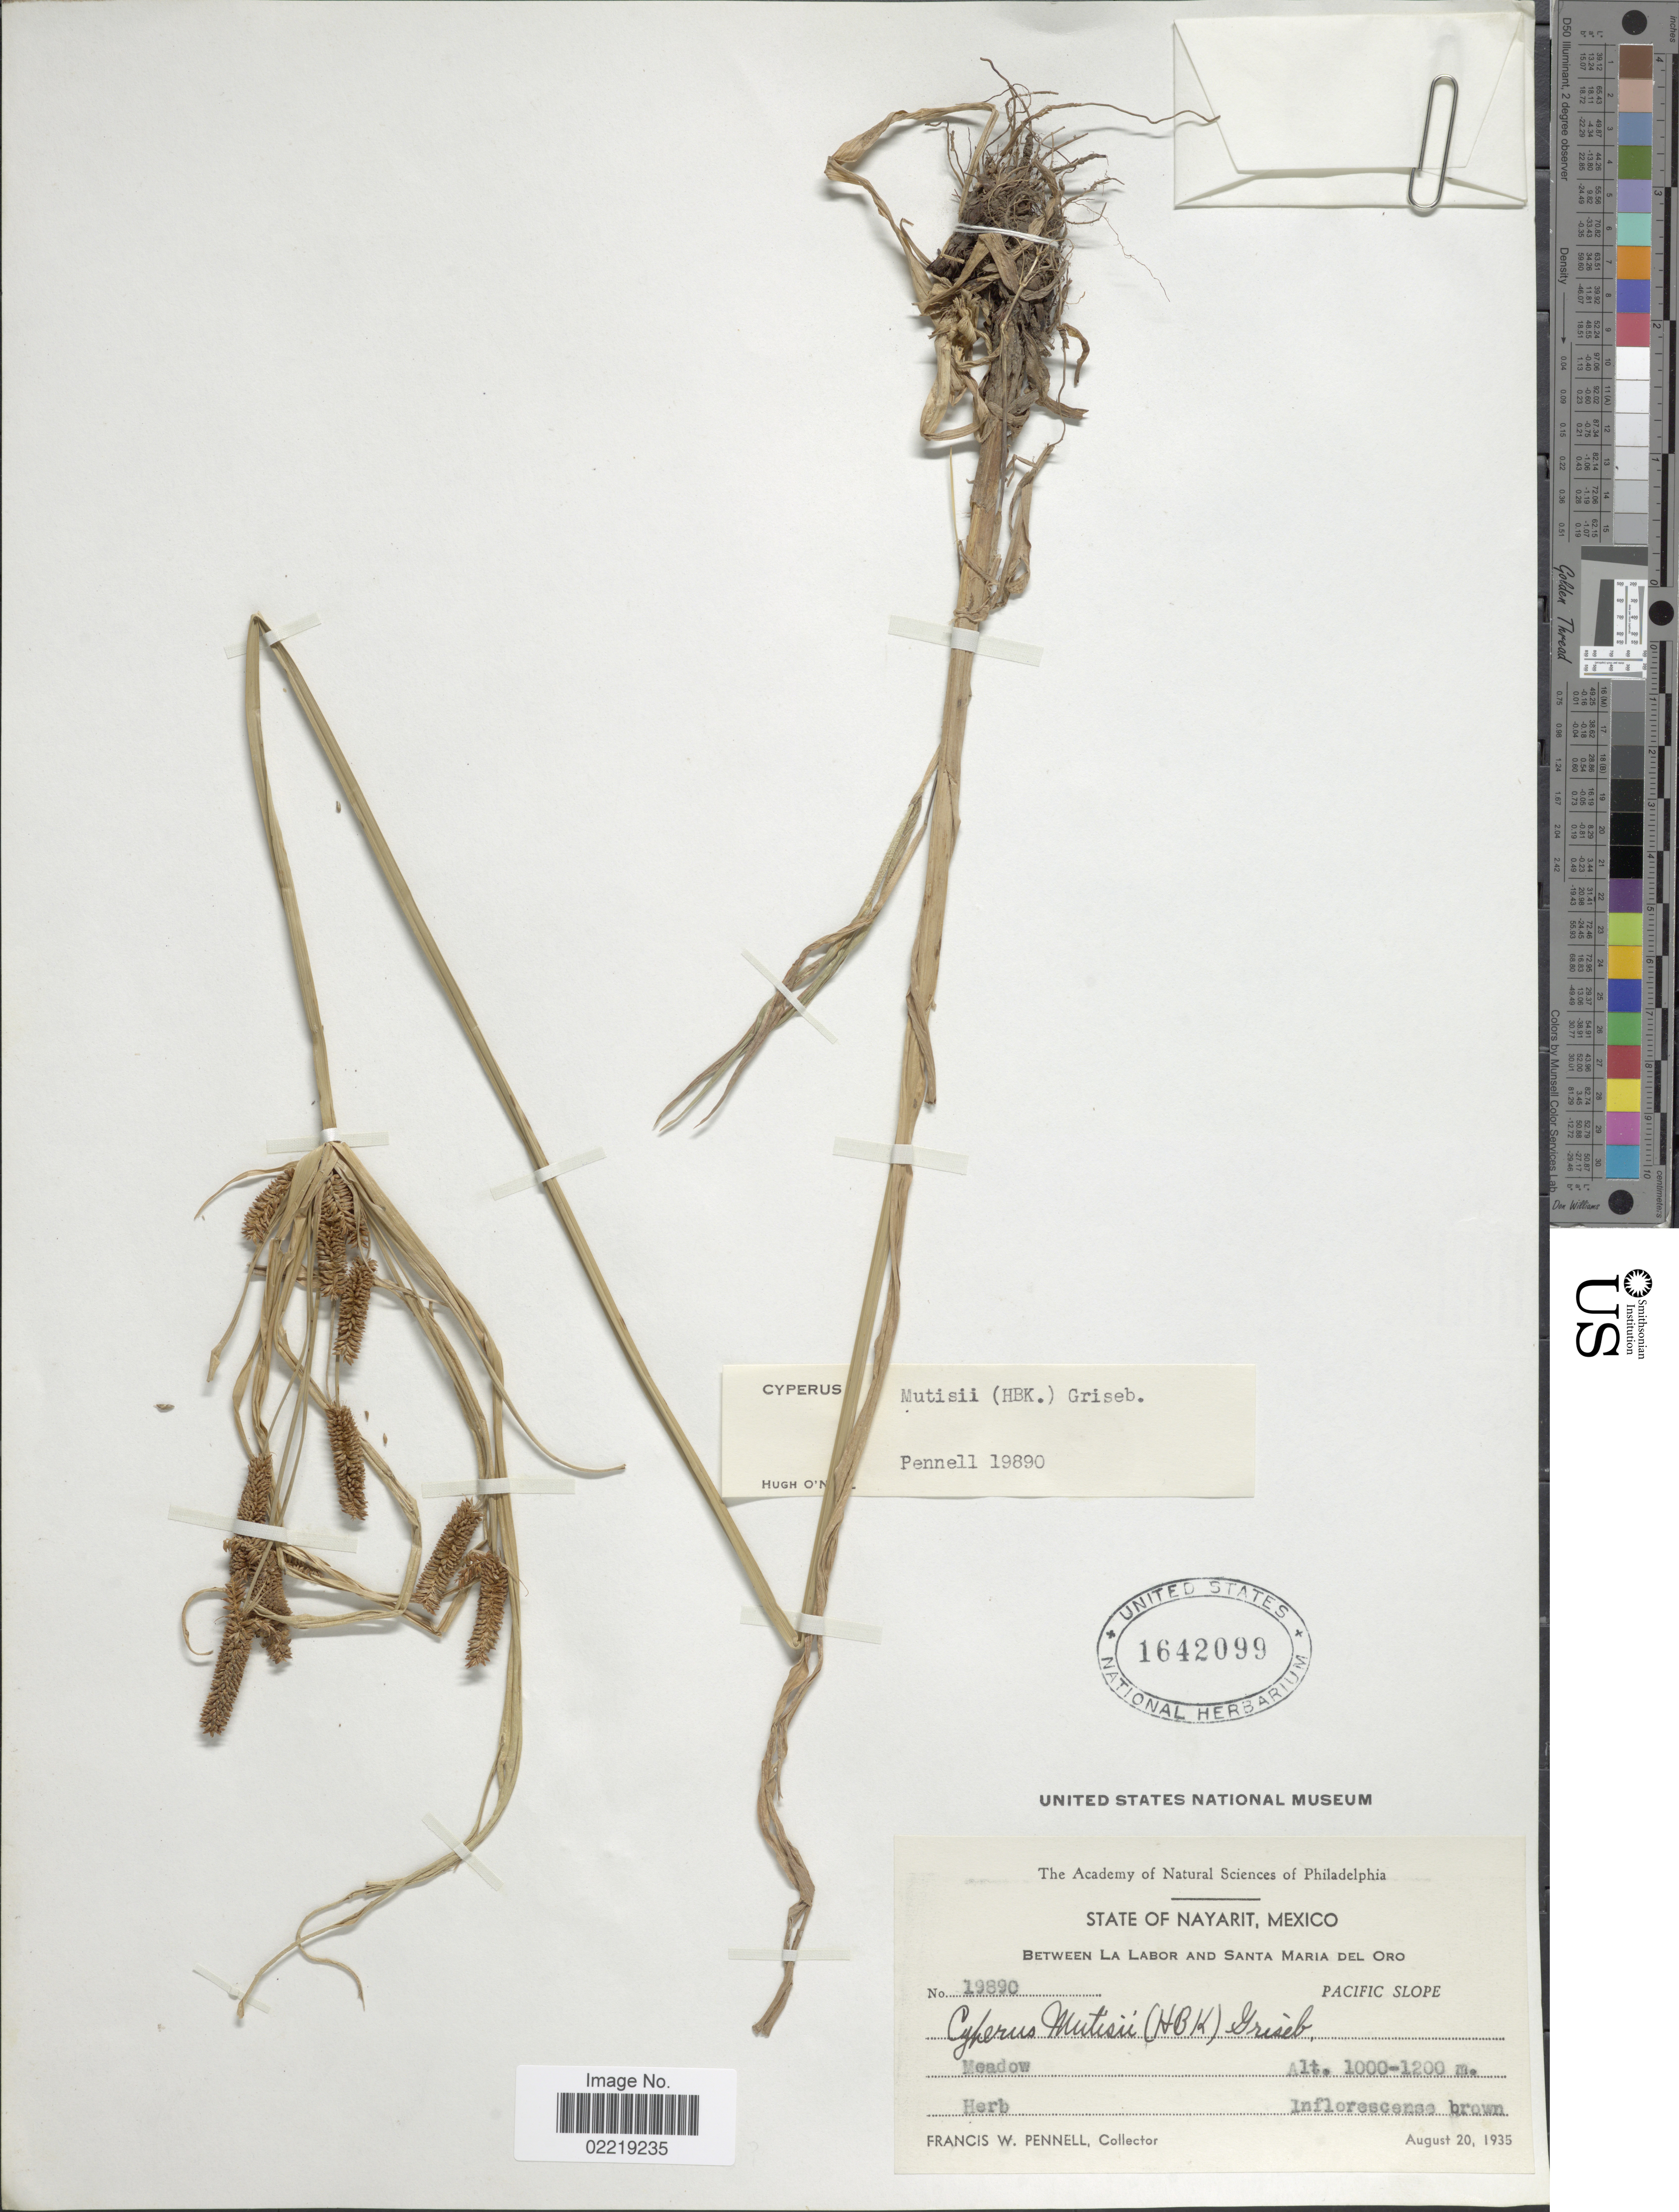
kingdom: Plantae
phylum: Tracheophyta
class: Liliopsida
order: Poales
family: Cyperaceae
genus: Cyperus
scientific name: Cyperus mutisii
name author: (Kunth) Andersson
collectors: F. W. Pennell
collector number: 19890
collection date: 1935-08-20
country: Mexico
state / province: Nayarit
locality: State of Nayarit, Mexico, Between La Labor and Santa Maria del Oro, Pacific slope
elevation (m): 1000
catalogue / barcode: US 1642099